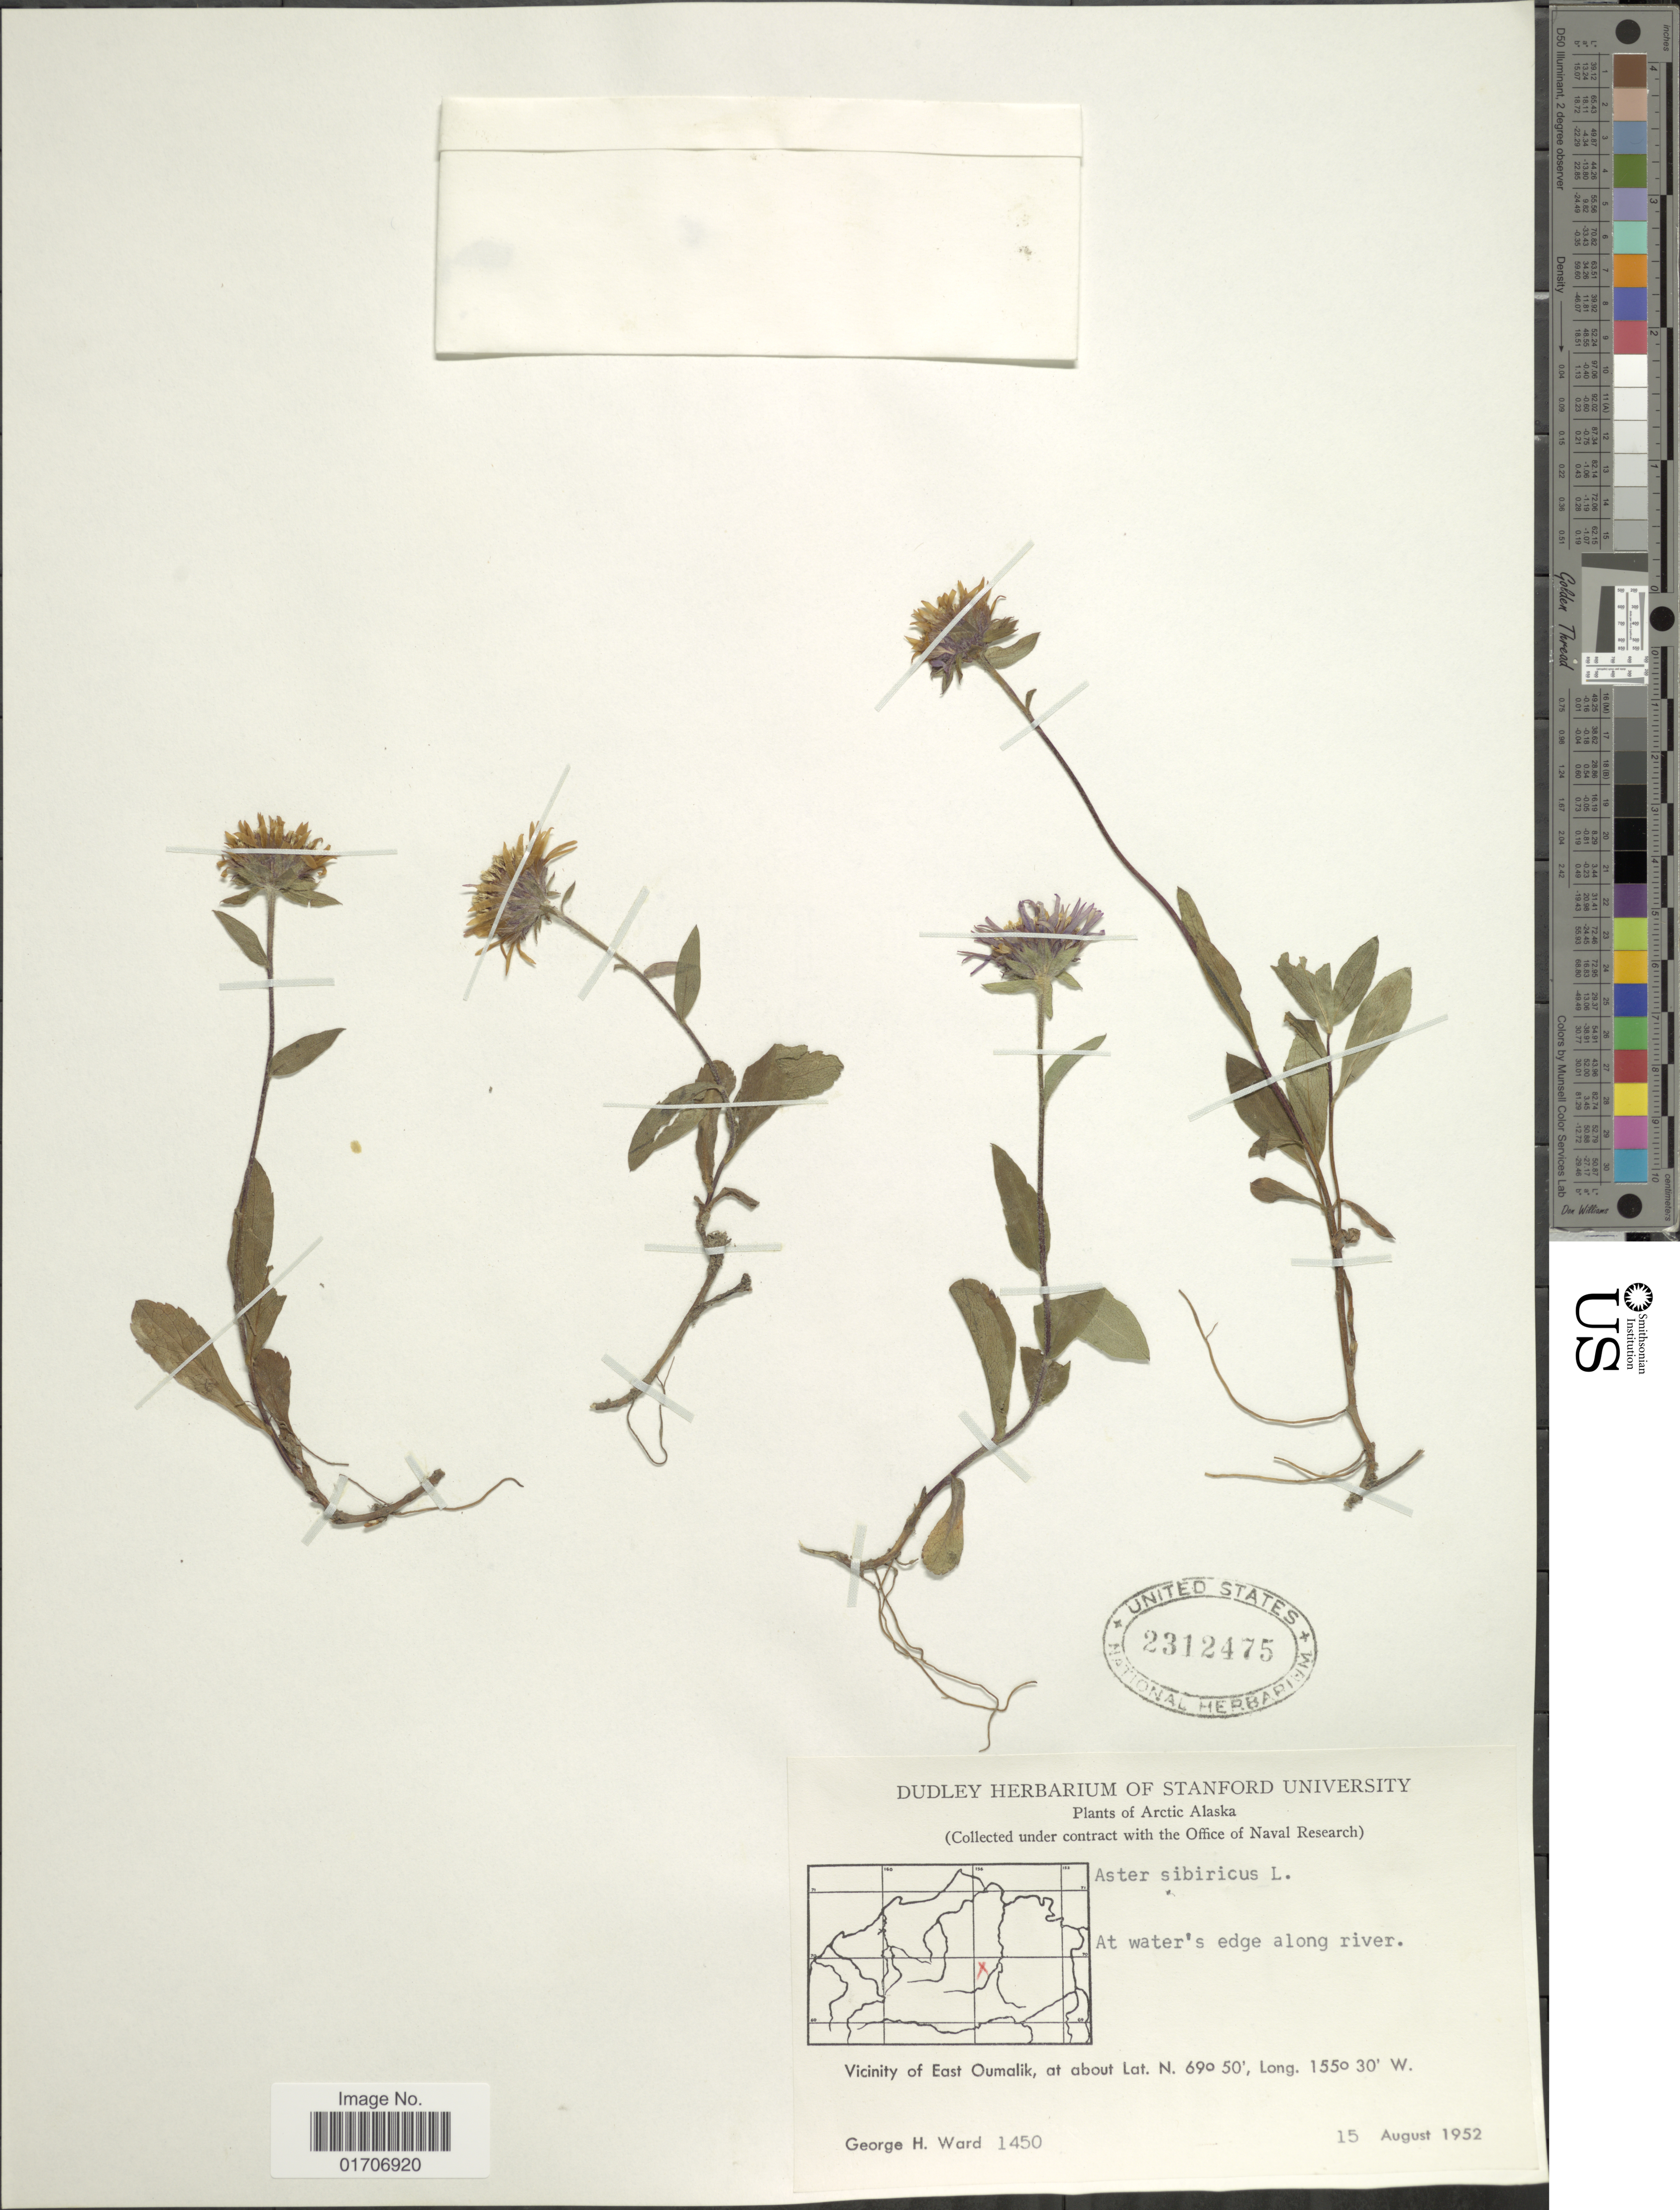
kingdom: Plantae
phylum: Tracheophyta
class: Magnoliopsida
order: Asterales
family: Asteraceae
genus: Eurybia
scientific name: Eurybia sibirica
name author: (L.) G.L. Nesom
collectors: G. H. Ward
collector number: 1450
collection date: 1952-08-15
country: United States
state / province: Alaska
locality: Arctic Alaska. At water's edge along river. Vicinity of East Oumalik.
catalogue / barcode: US 2312475